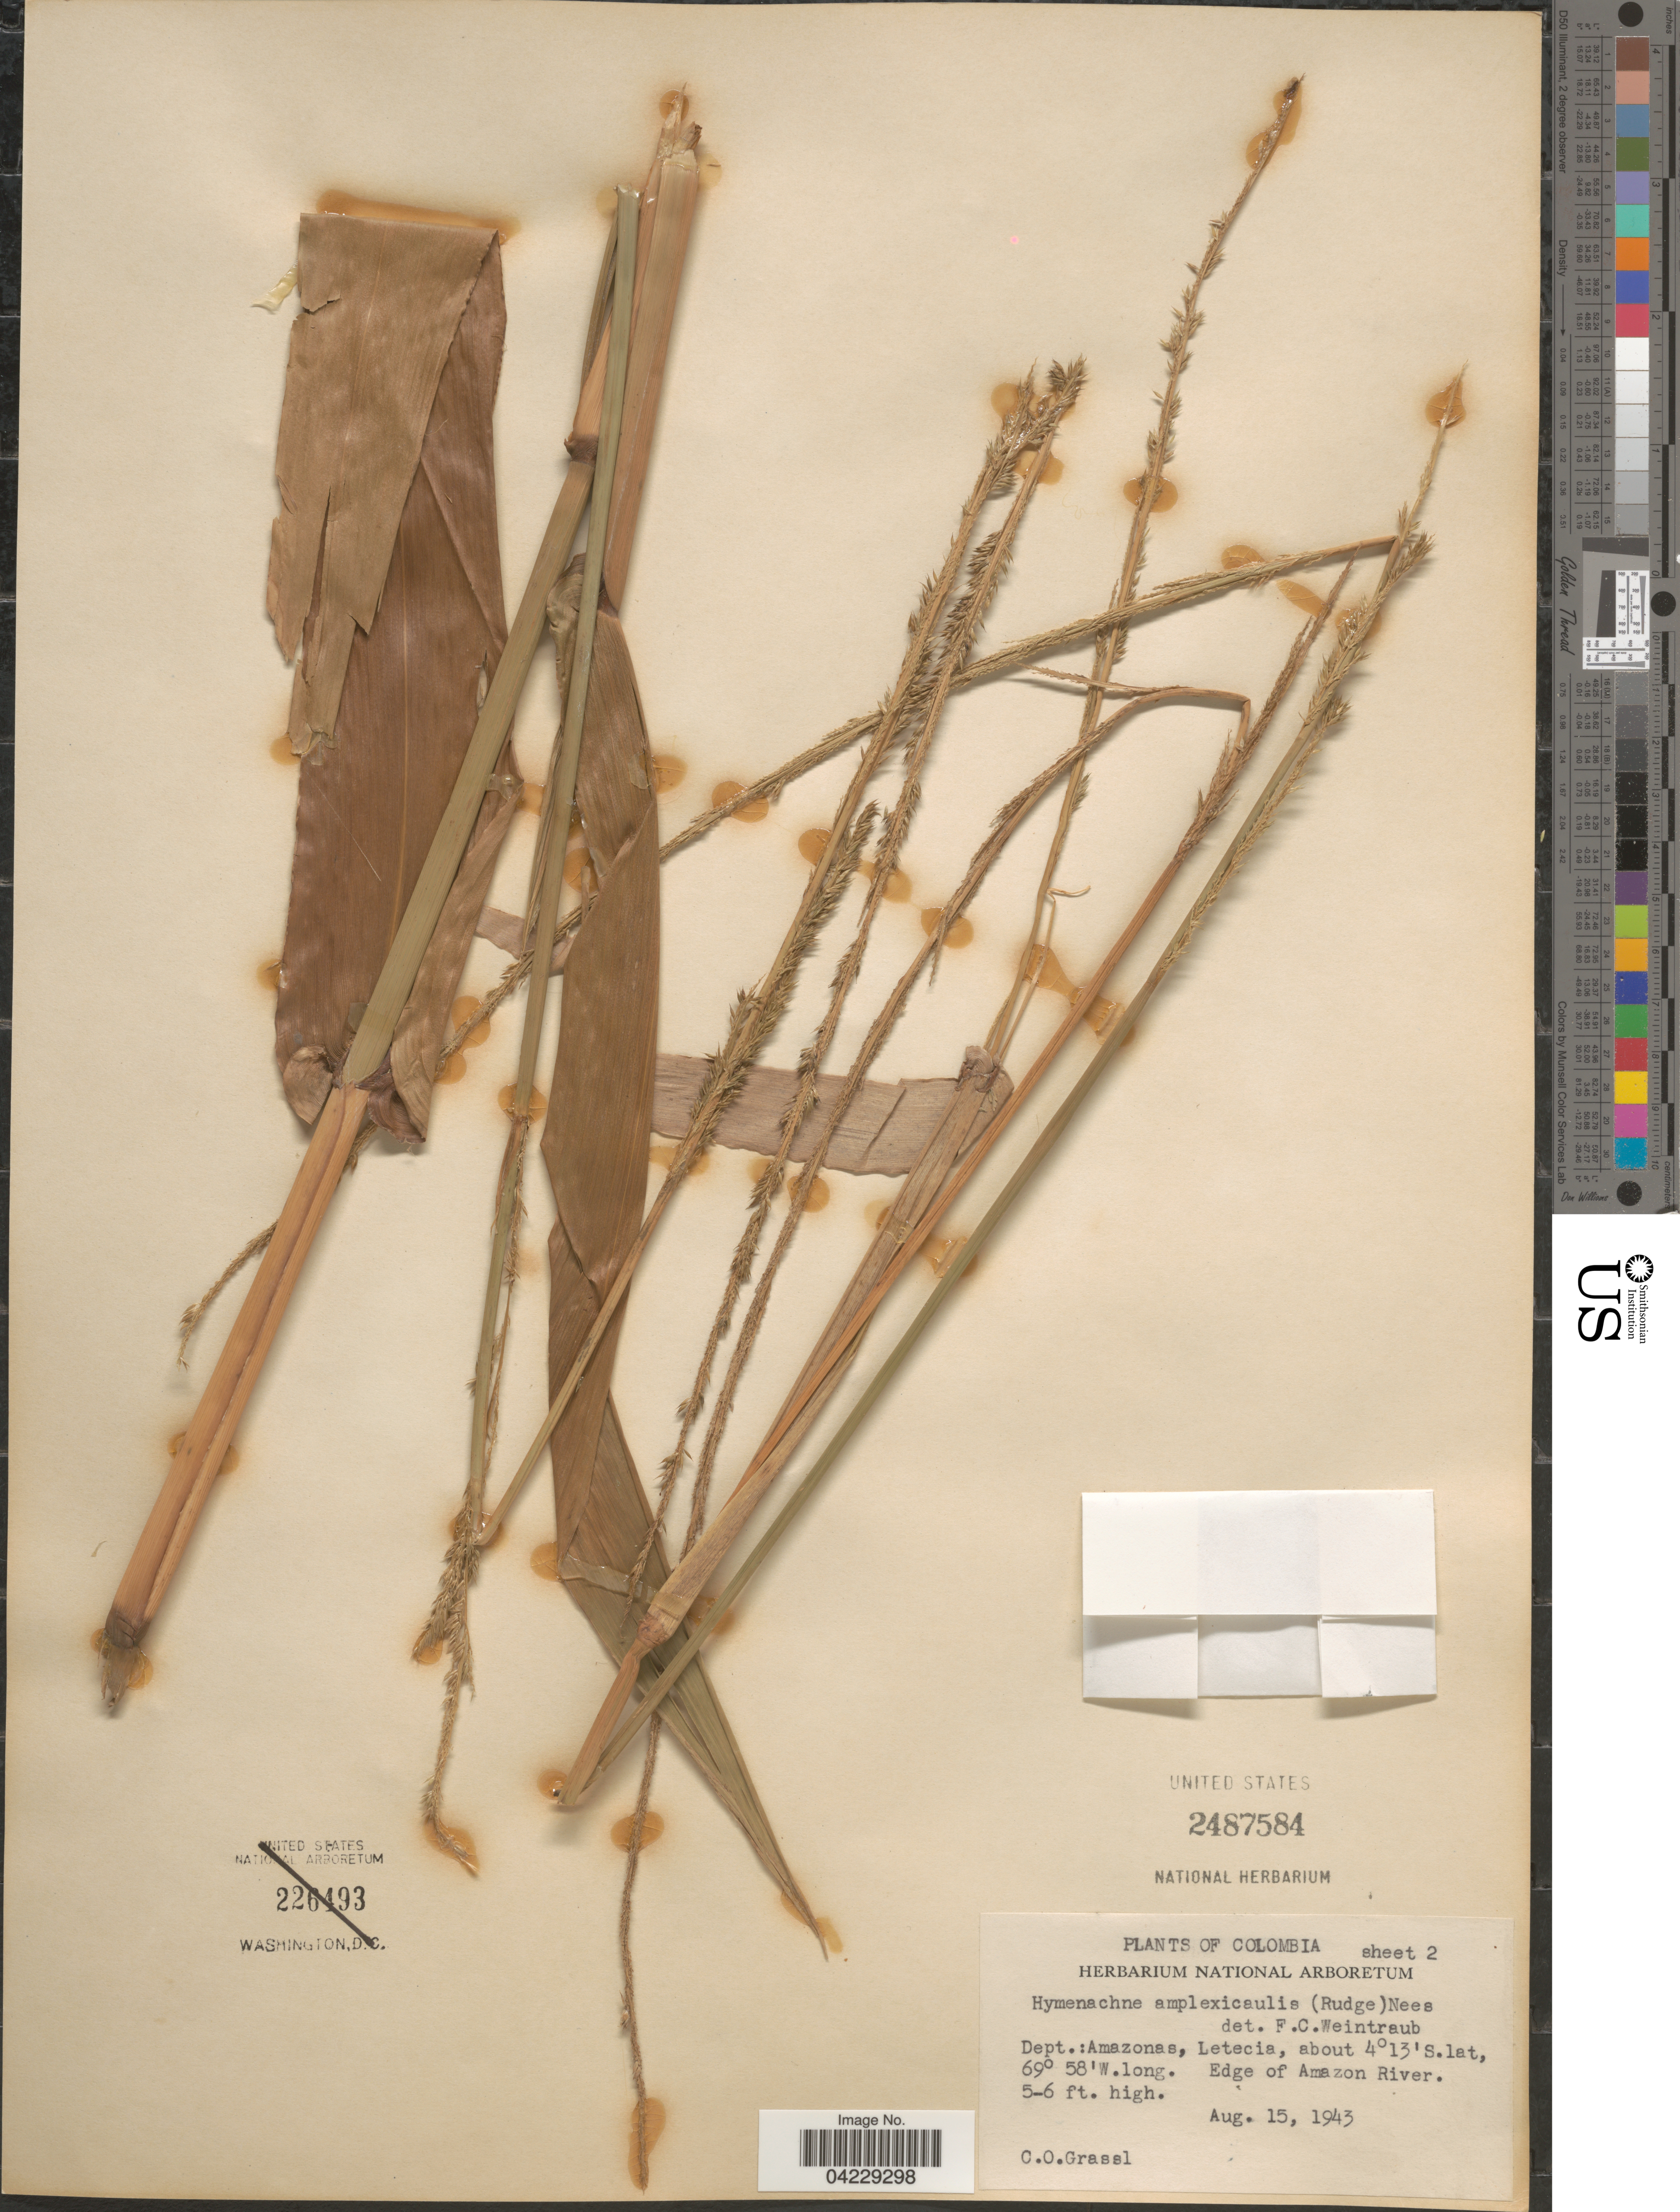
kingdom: Plantae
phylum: Tracheophyta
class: Liliopsida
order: Poales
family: Poaceae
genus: Hymenachne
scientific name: Hymenachne amplexicaulis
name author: (Rudge) Nees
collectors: C. Grassl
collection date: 1943-08-15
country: Colombia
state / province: Amazônas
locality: Dept.:Amazonas, Letecia. Edge of Amazon River.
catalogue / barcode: US 2487584